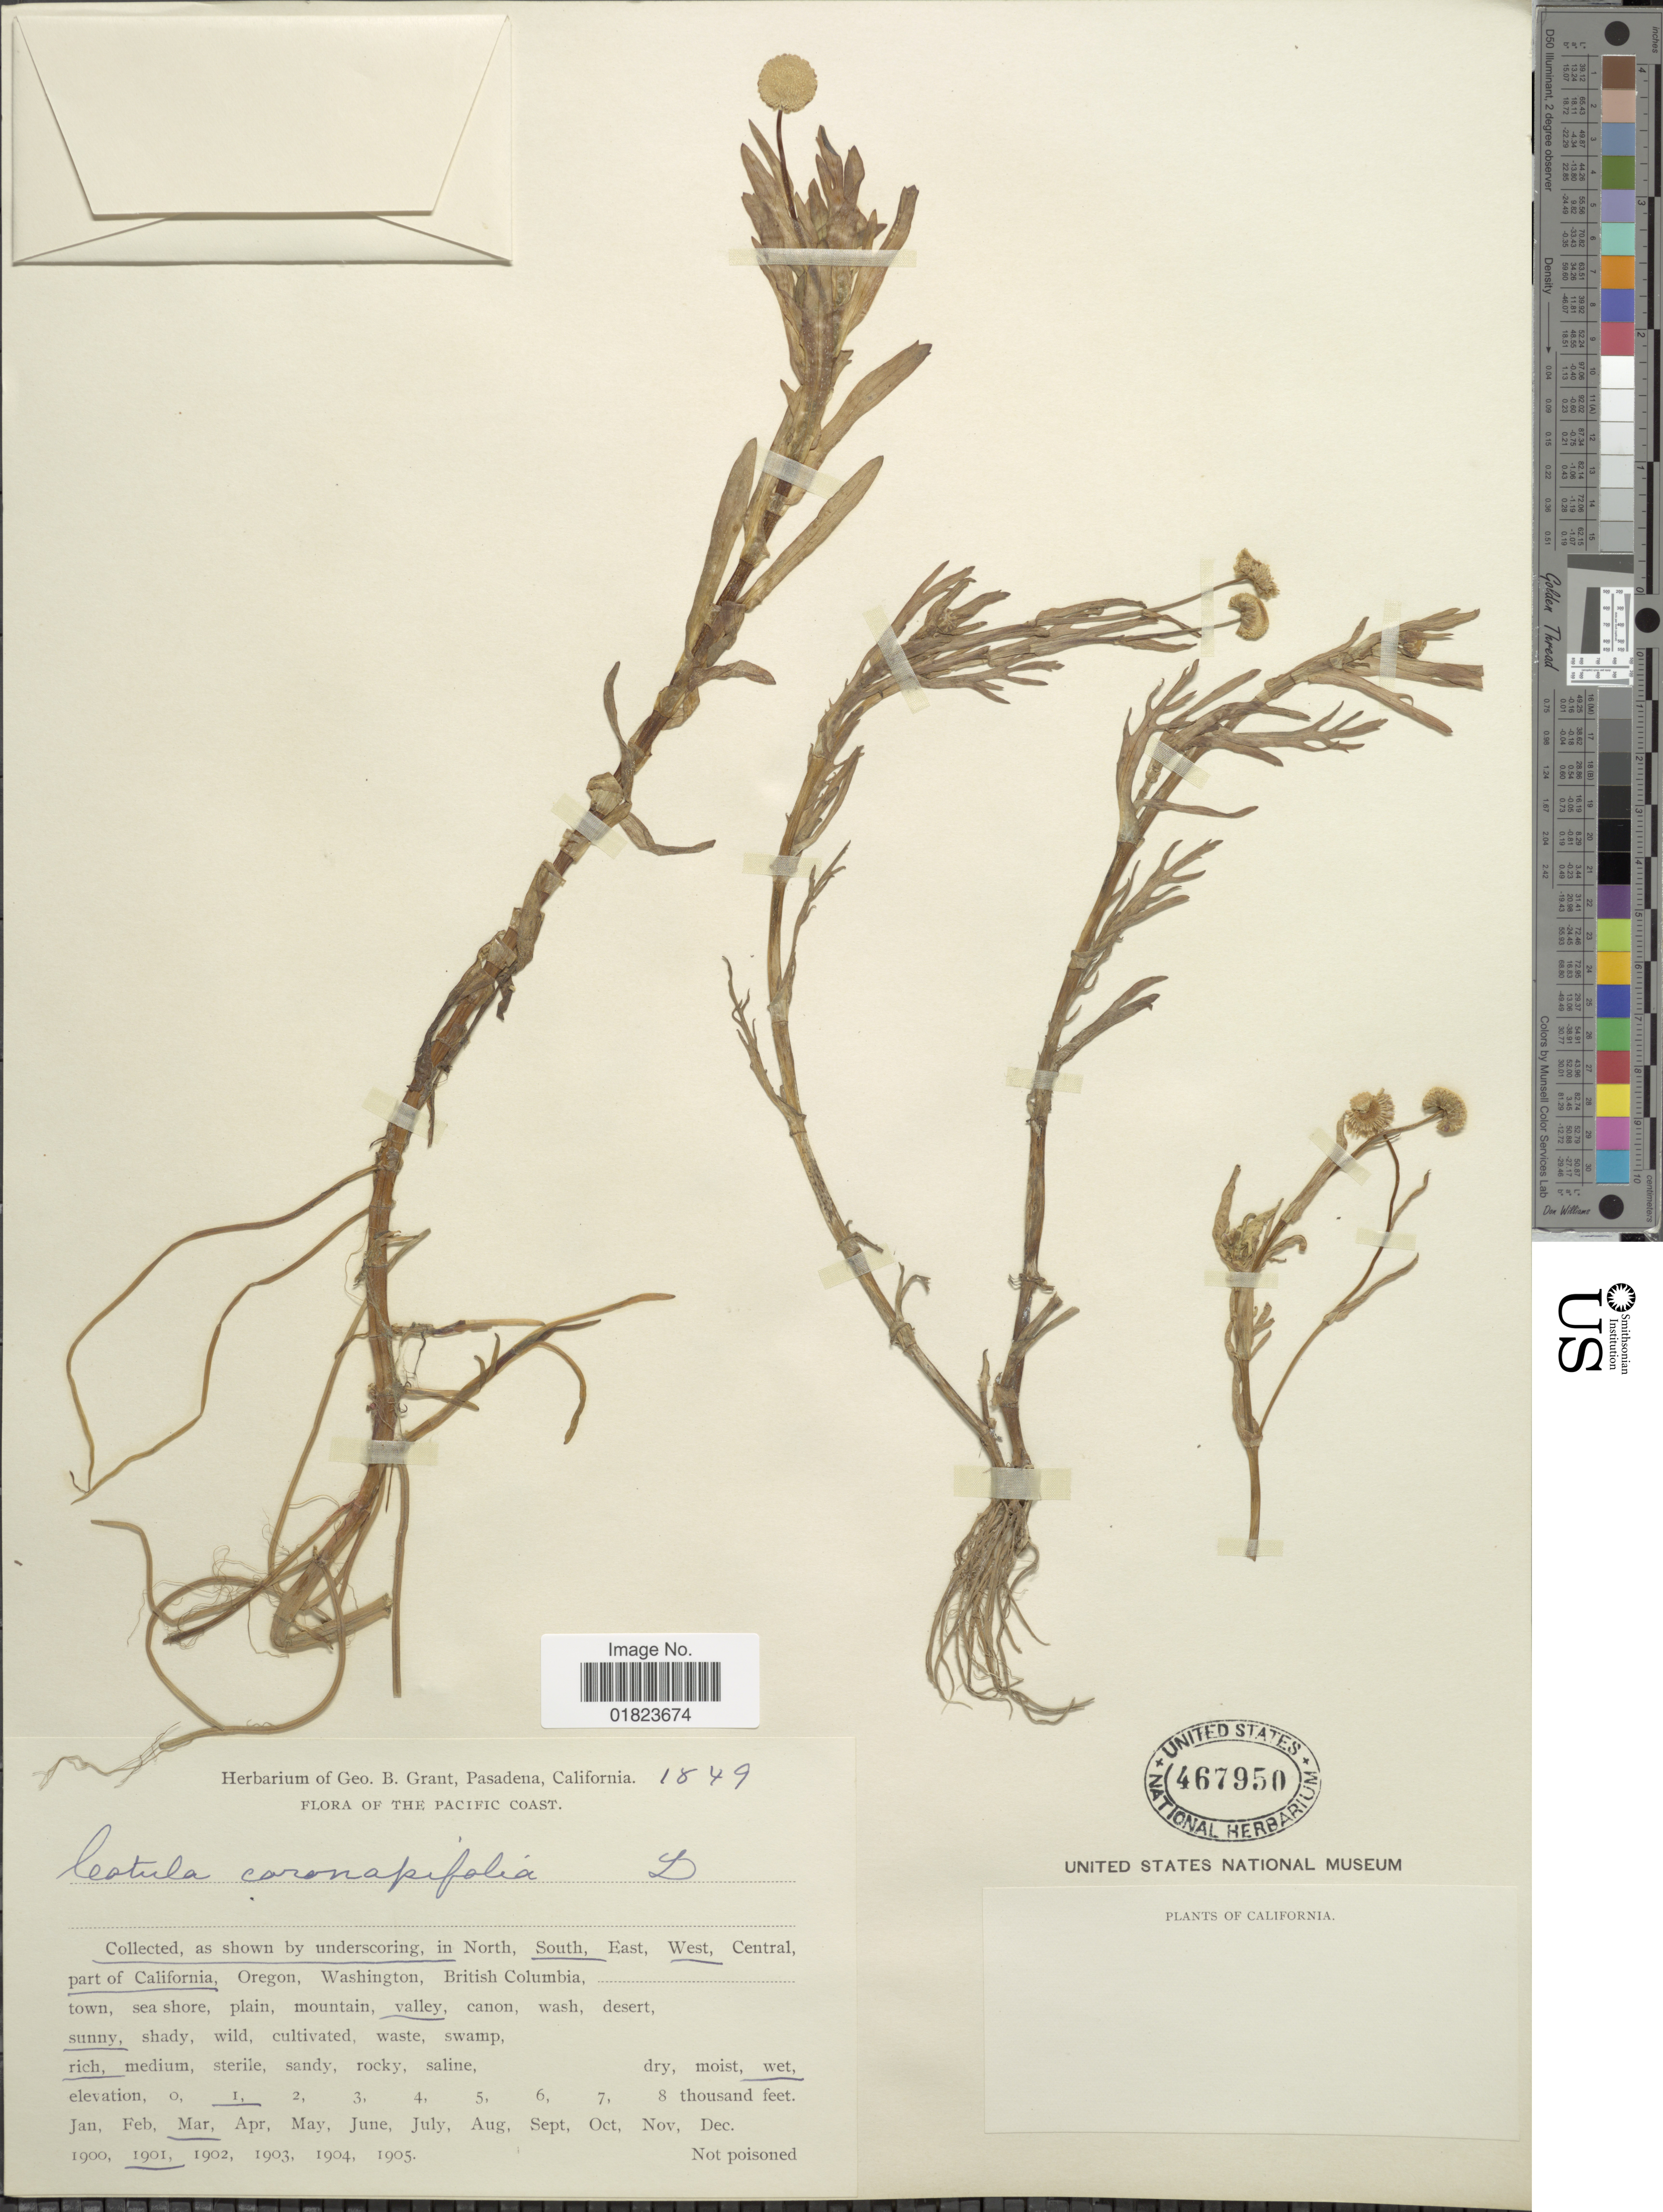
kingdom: Plantae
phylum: Tracheophyta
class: Magnoliopsida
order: Asterales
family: Asteraceae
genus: Cotula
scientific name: Cotula coronopifolia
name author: L.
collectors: ex herb. G. B. Grant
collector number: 1849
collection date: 1901-03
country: United States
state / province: California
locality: South, West part of California, valley. Pacific Coast.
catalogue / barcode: US 467950